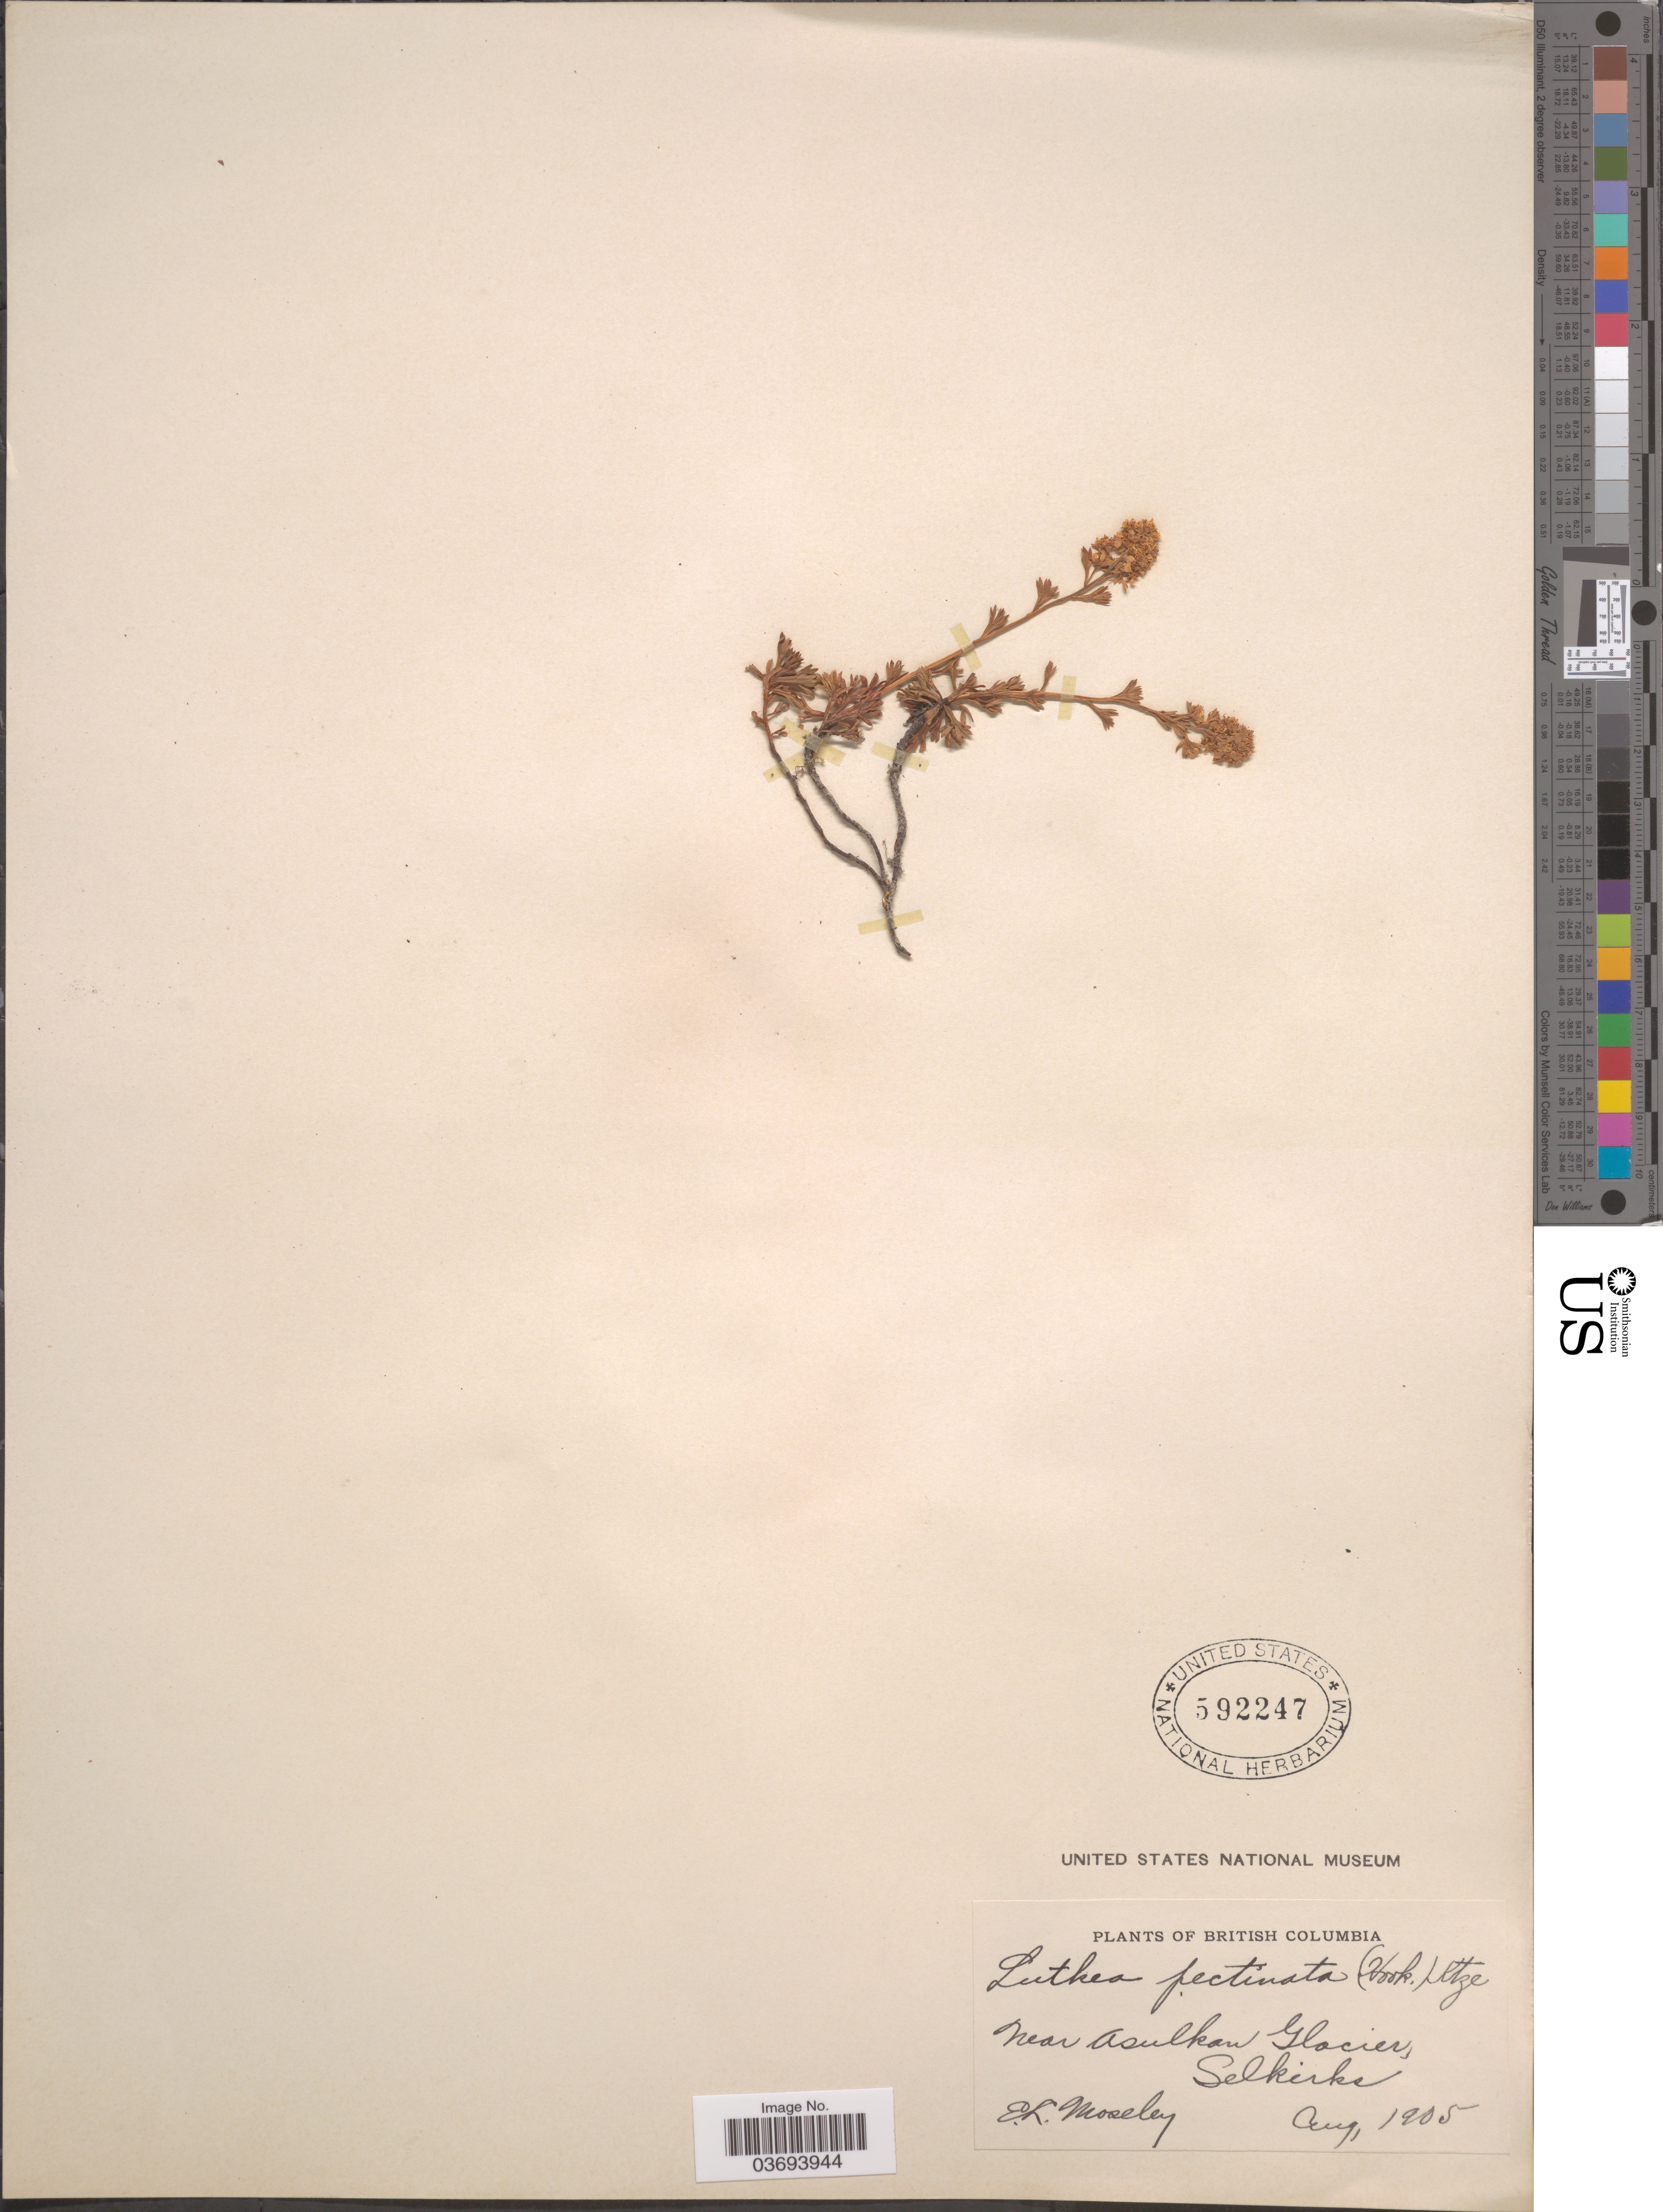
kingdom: Plantae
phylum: Tracheophyta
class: Magnoliopsida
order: Rosales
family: Rosaceae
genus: Luetkea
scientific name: Luetkea pectinata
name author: (Pursh) Kuntze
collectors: E. Moseley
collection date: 1905-08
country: Canada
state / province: British Columbia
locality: Near Asulkan Glacier, Selkirks.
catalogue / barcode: US 592247